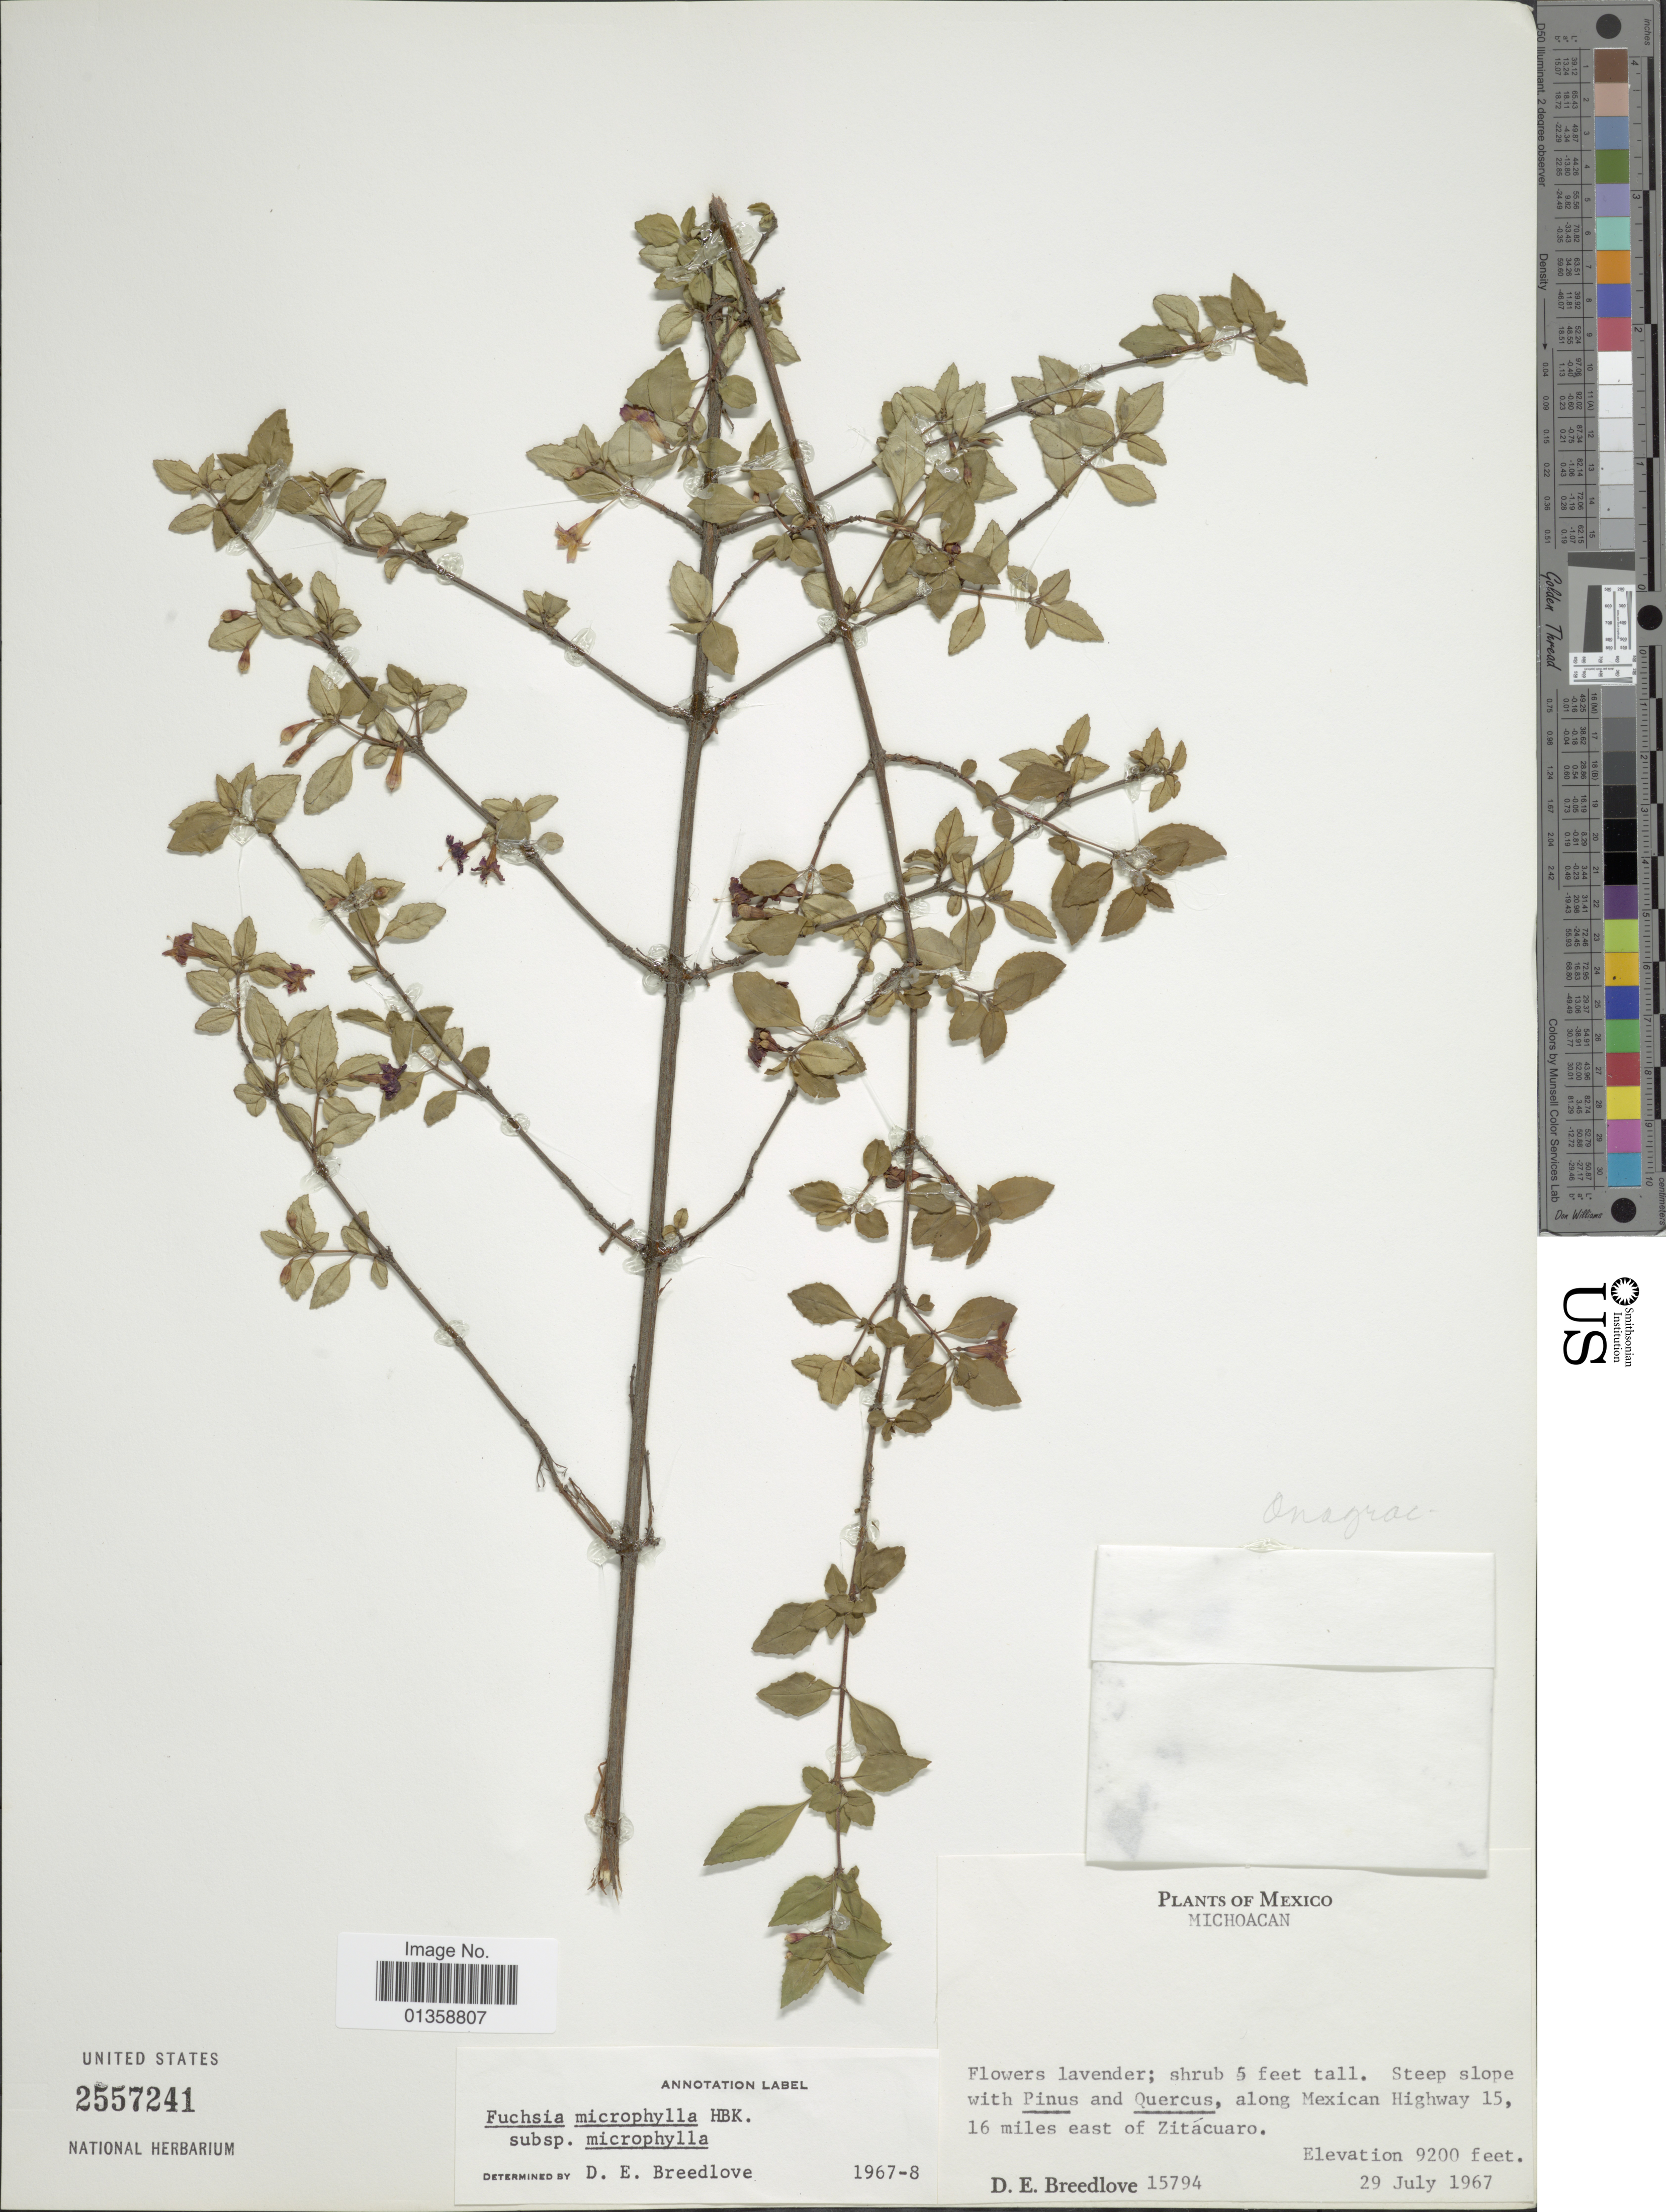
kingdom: Plantae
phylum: Tracheophyta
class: Magnoliopsida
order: Myrtales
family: Onagraceae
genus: Fuchsia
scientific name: Fuchsia microphylla subsp. microphylla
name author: Kunth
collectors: D. E. Breedlove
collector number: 15794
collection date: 1967-07-29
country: Mexico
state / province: Michoacán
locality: Along Mexican Highway 15, 16 miles east of Zitacuaro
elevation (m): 2804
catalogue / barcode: US 2557241